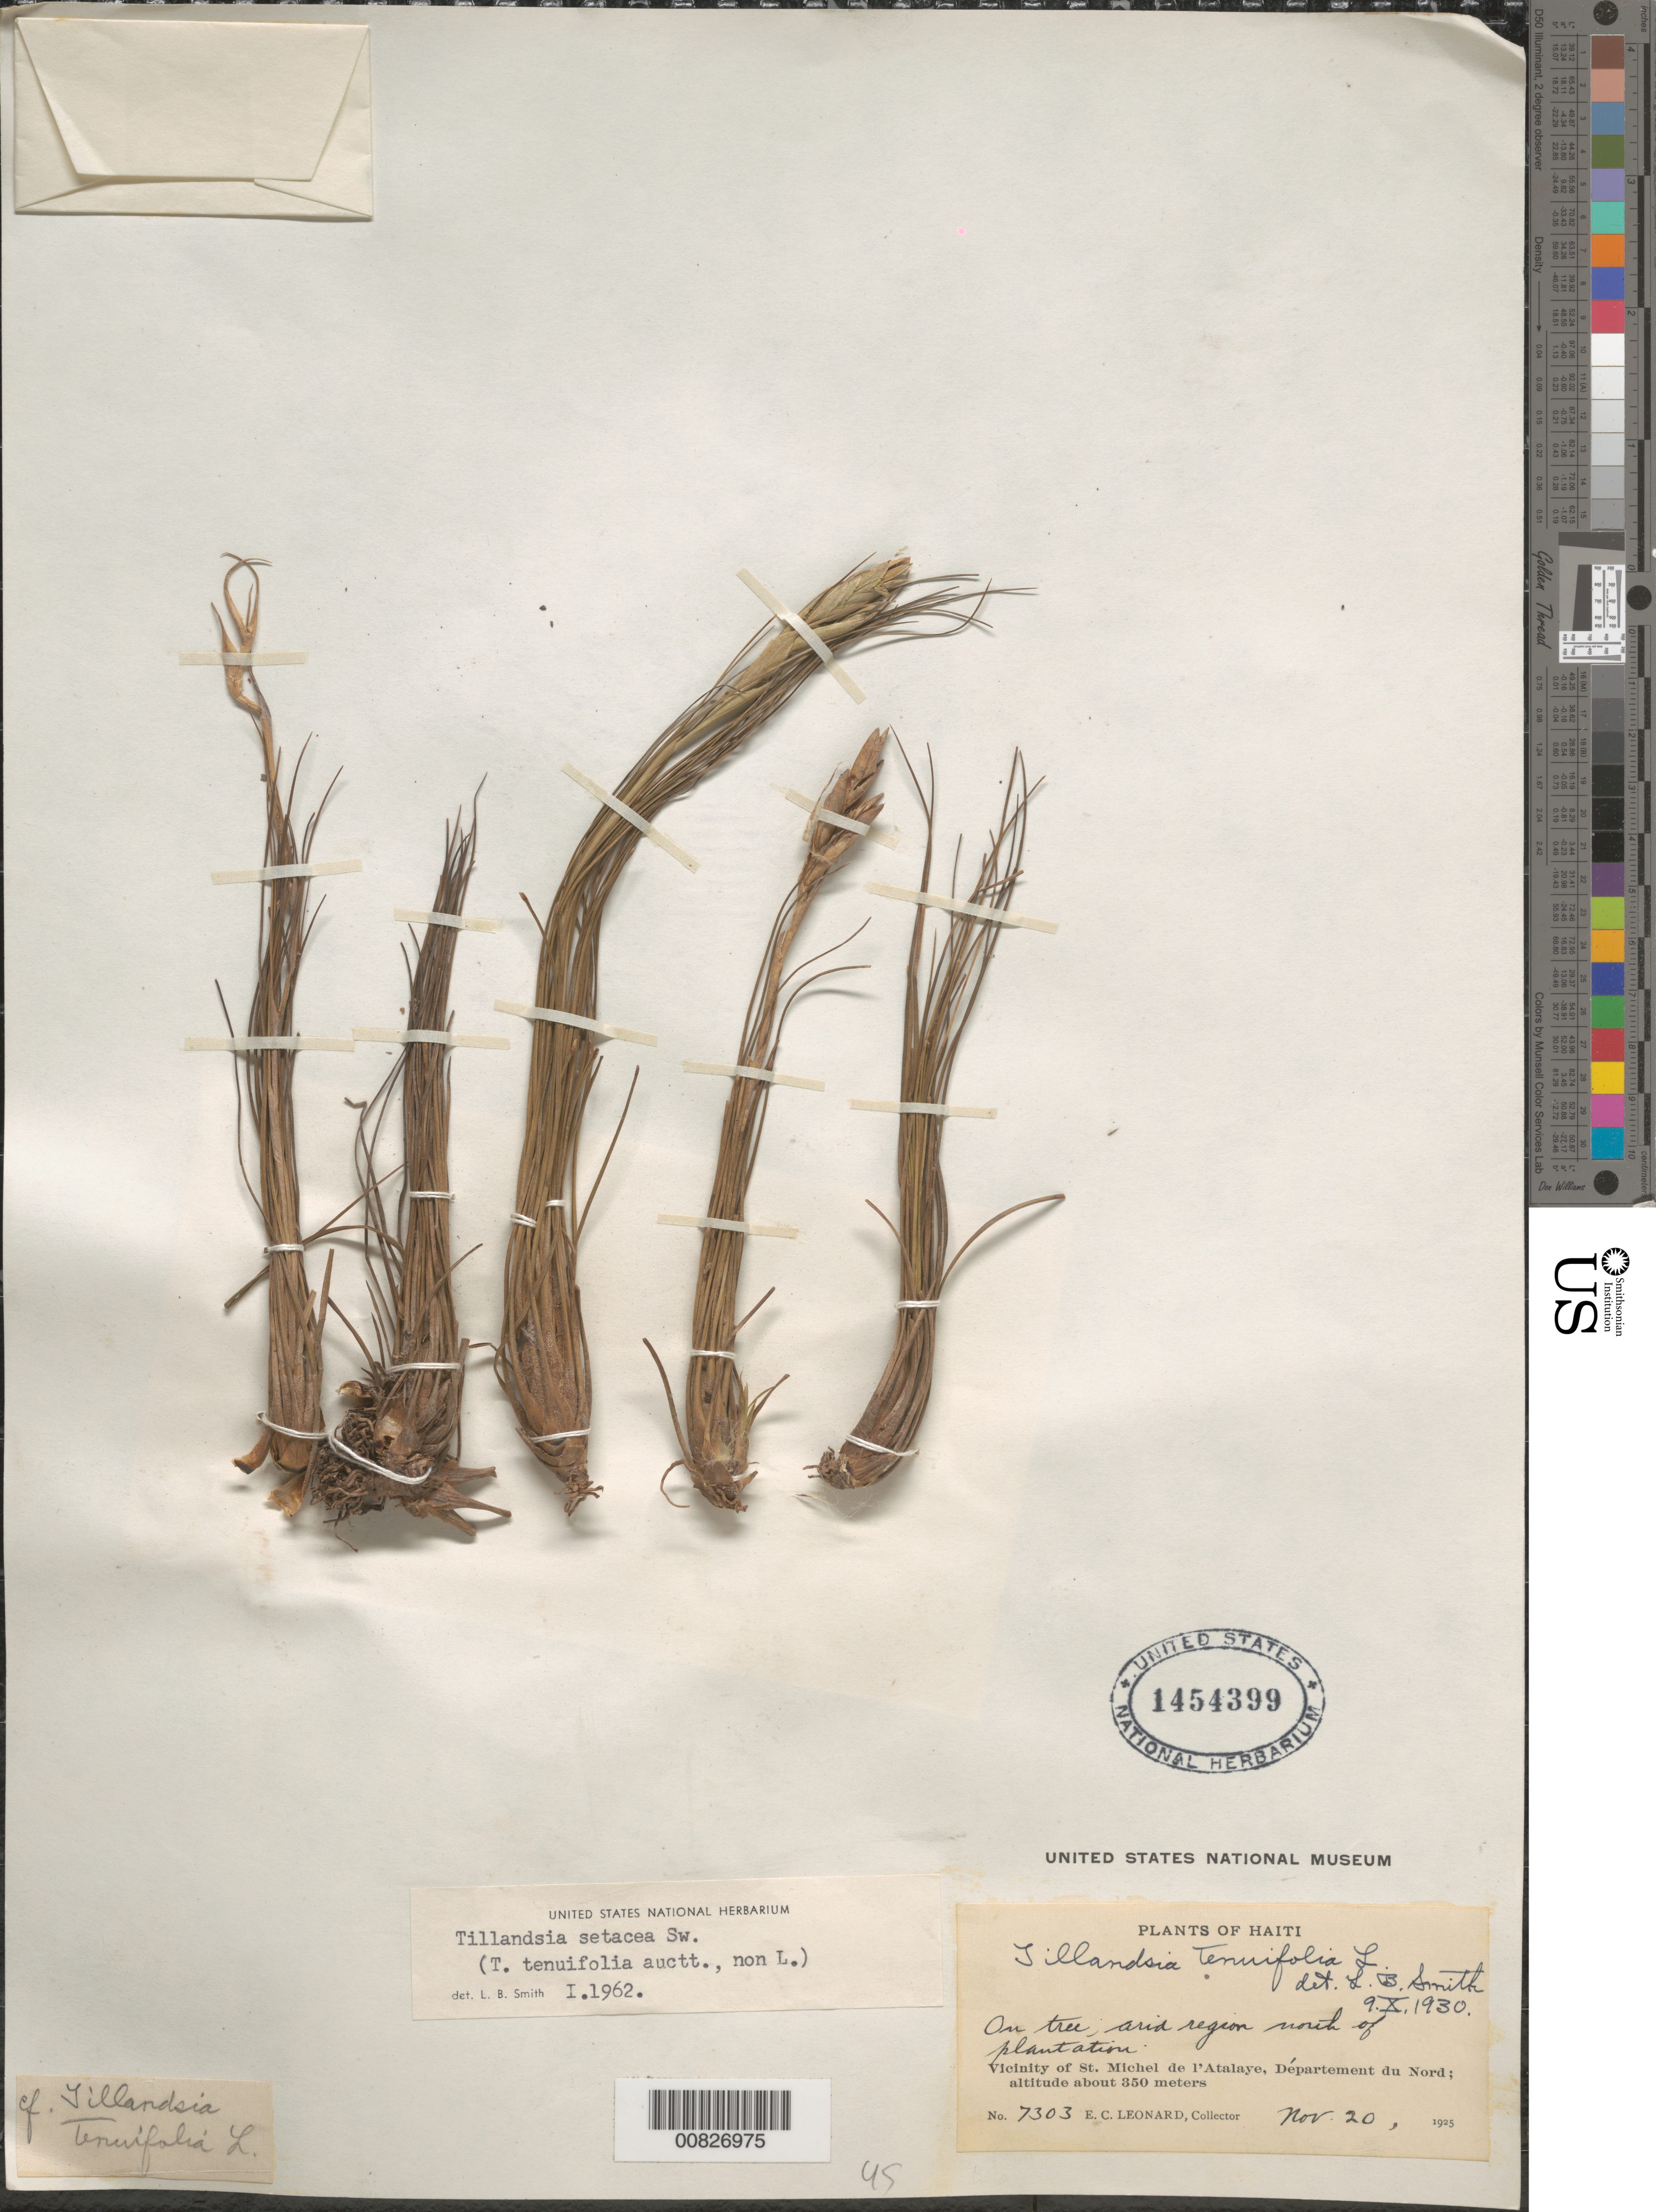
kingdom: Plantae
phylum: Tracheophyta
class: Liliopsida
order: Poales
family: Bromeliaceae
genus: Tillandsia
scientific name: Tillandsia setacea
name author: Sw.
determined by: Smith, Lyman B., (US), NMNH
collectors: E. C. Leonard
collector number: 7303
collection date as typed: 20 Nov 1925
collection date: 1925-11-20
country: Haiti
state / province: Nord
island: Hispaniola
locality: Vicinity of St. Michel de l'Atalaye, Département du Nord. North of plantation.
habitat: On shrub. Arid region.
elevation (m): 350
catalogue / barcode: US 1454399